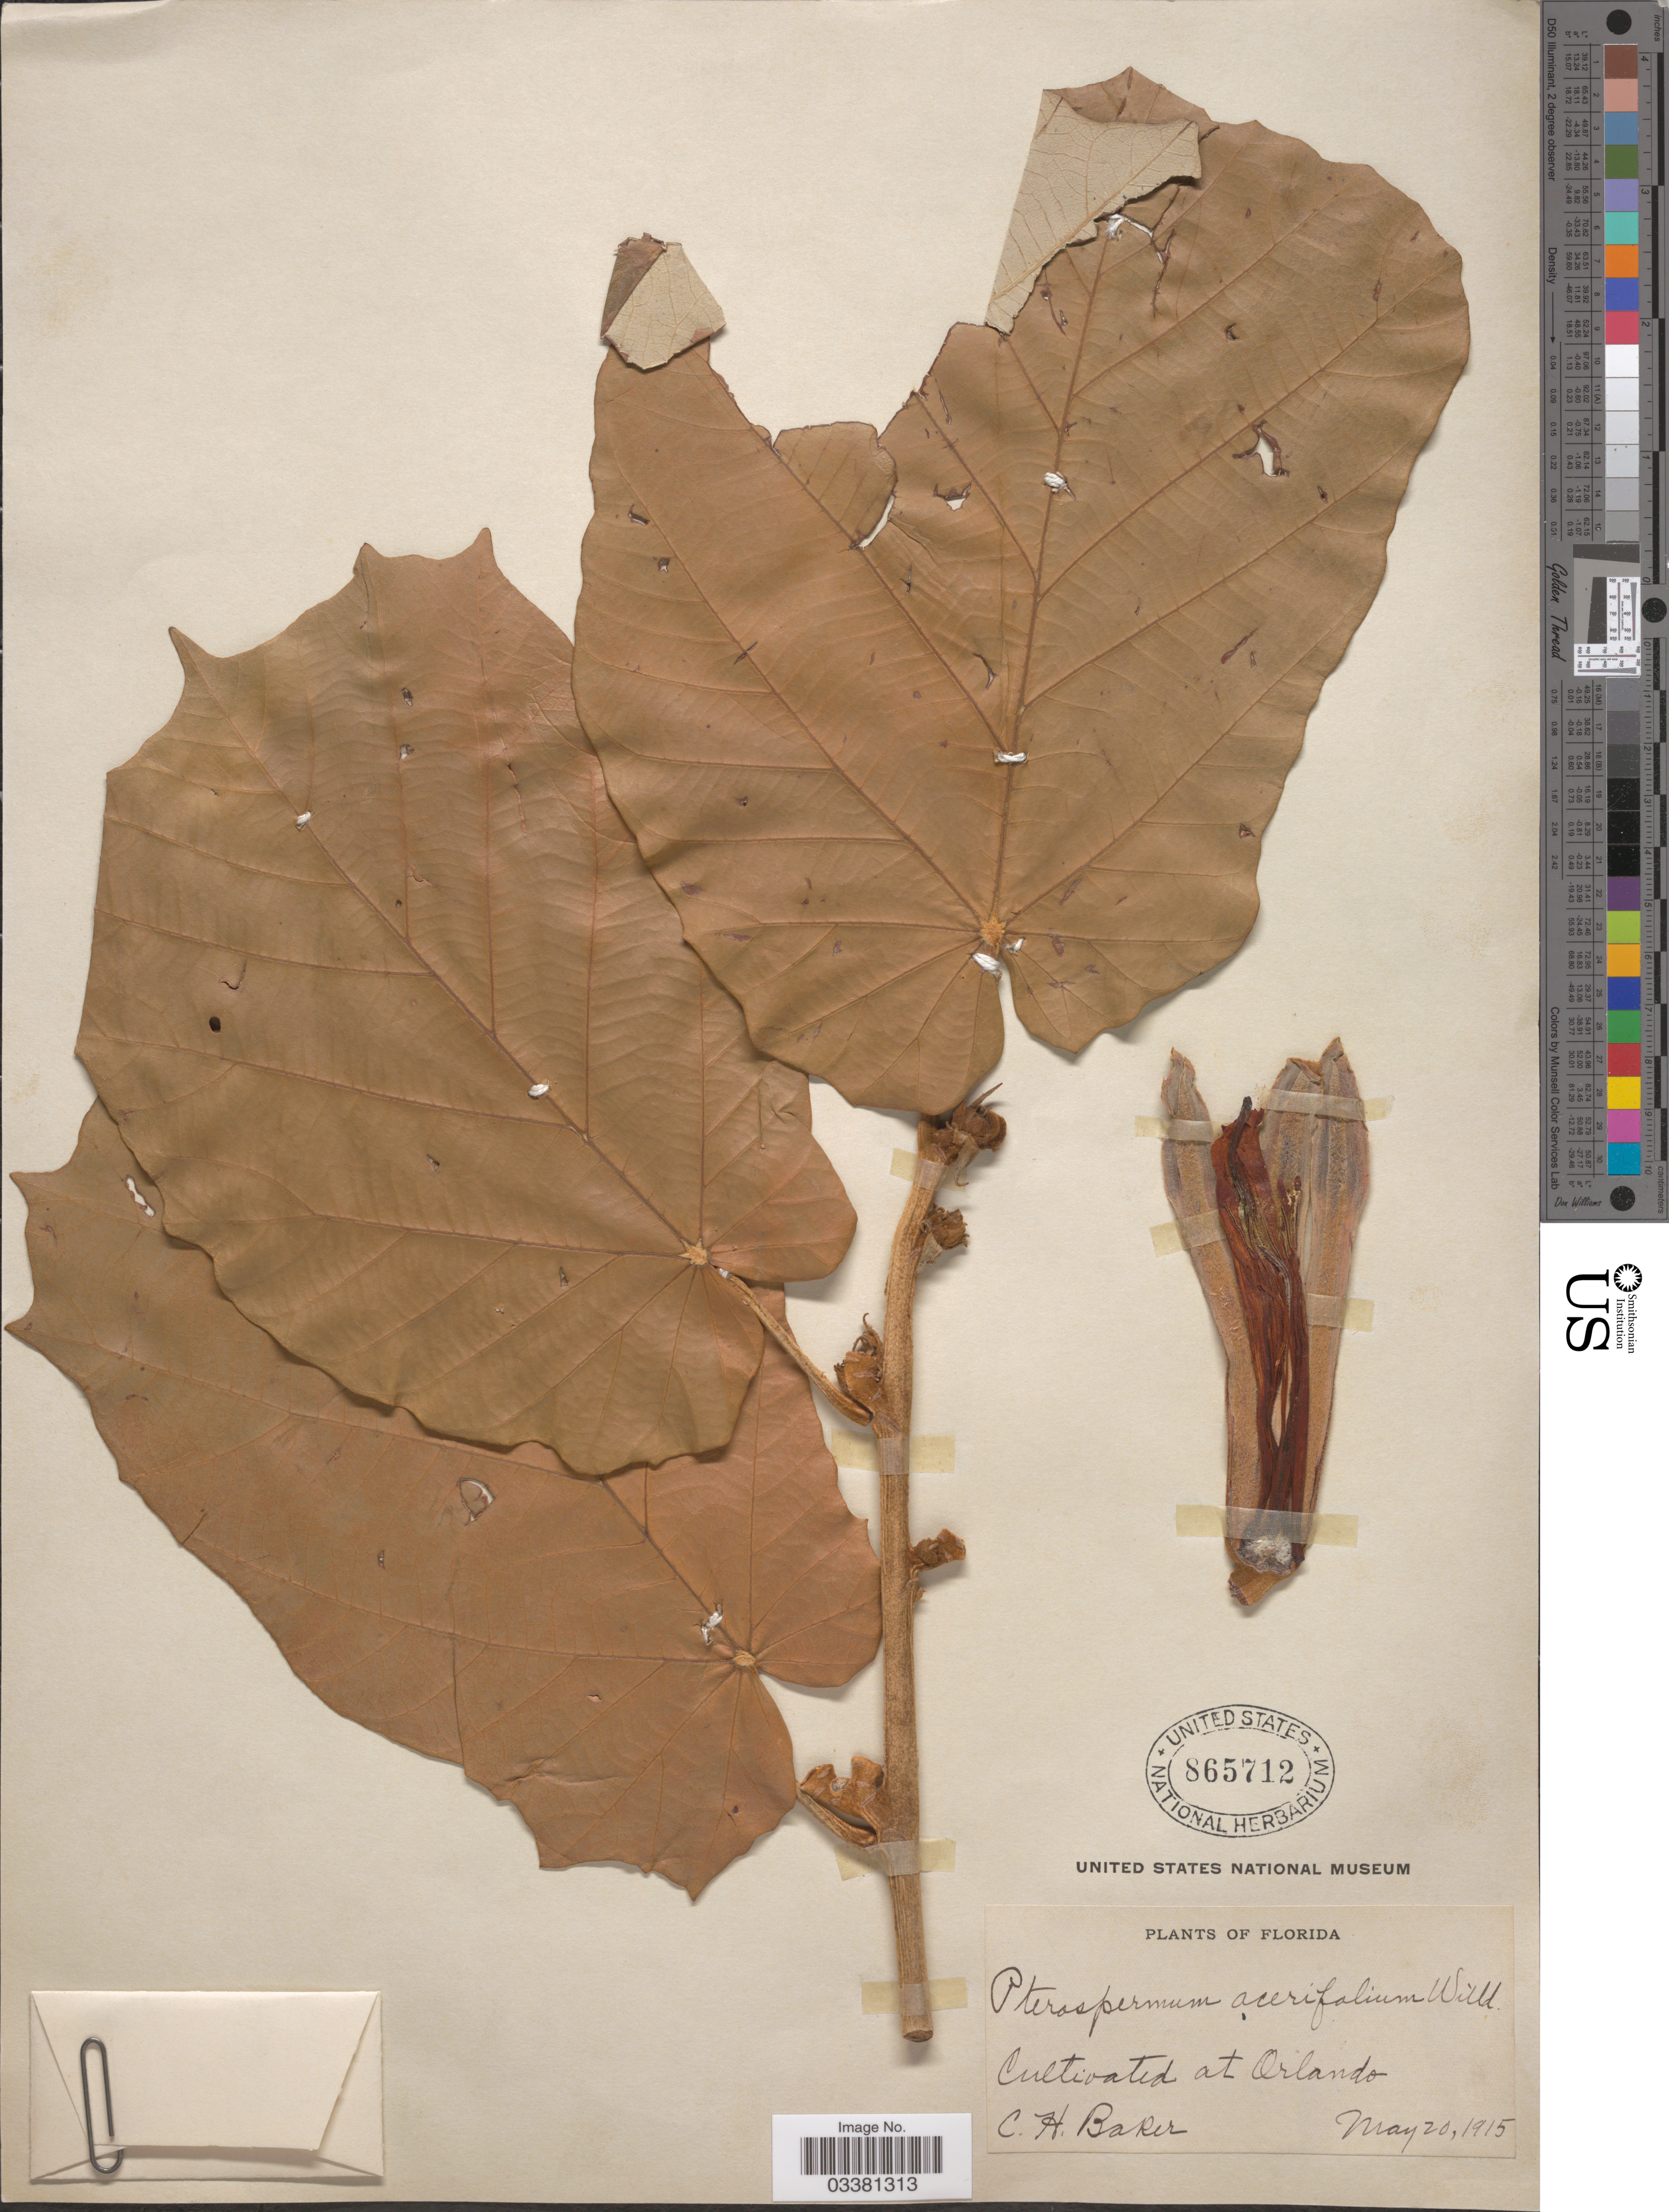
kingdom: Plantae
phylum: Tracheophyta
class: Magnoliopsida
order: Malvales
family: Malvaceae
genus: Pterospermum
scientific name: Pterospermum acerifolium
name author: (L.) Willd.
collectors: C. H. Baker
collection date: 1915-05-20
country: United States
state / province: Florida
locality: At Orlando.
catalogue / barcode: US 865712